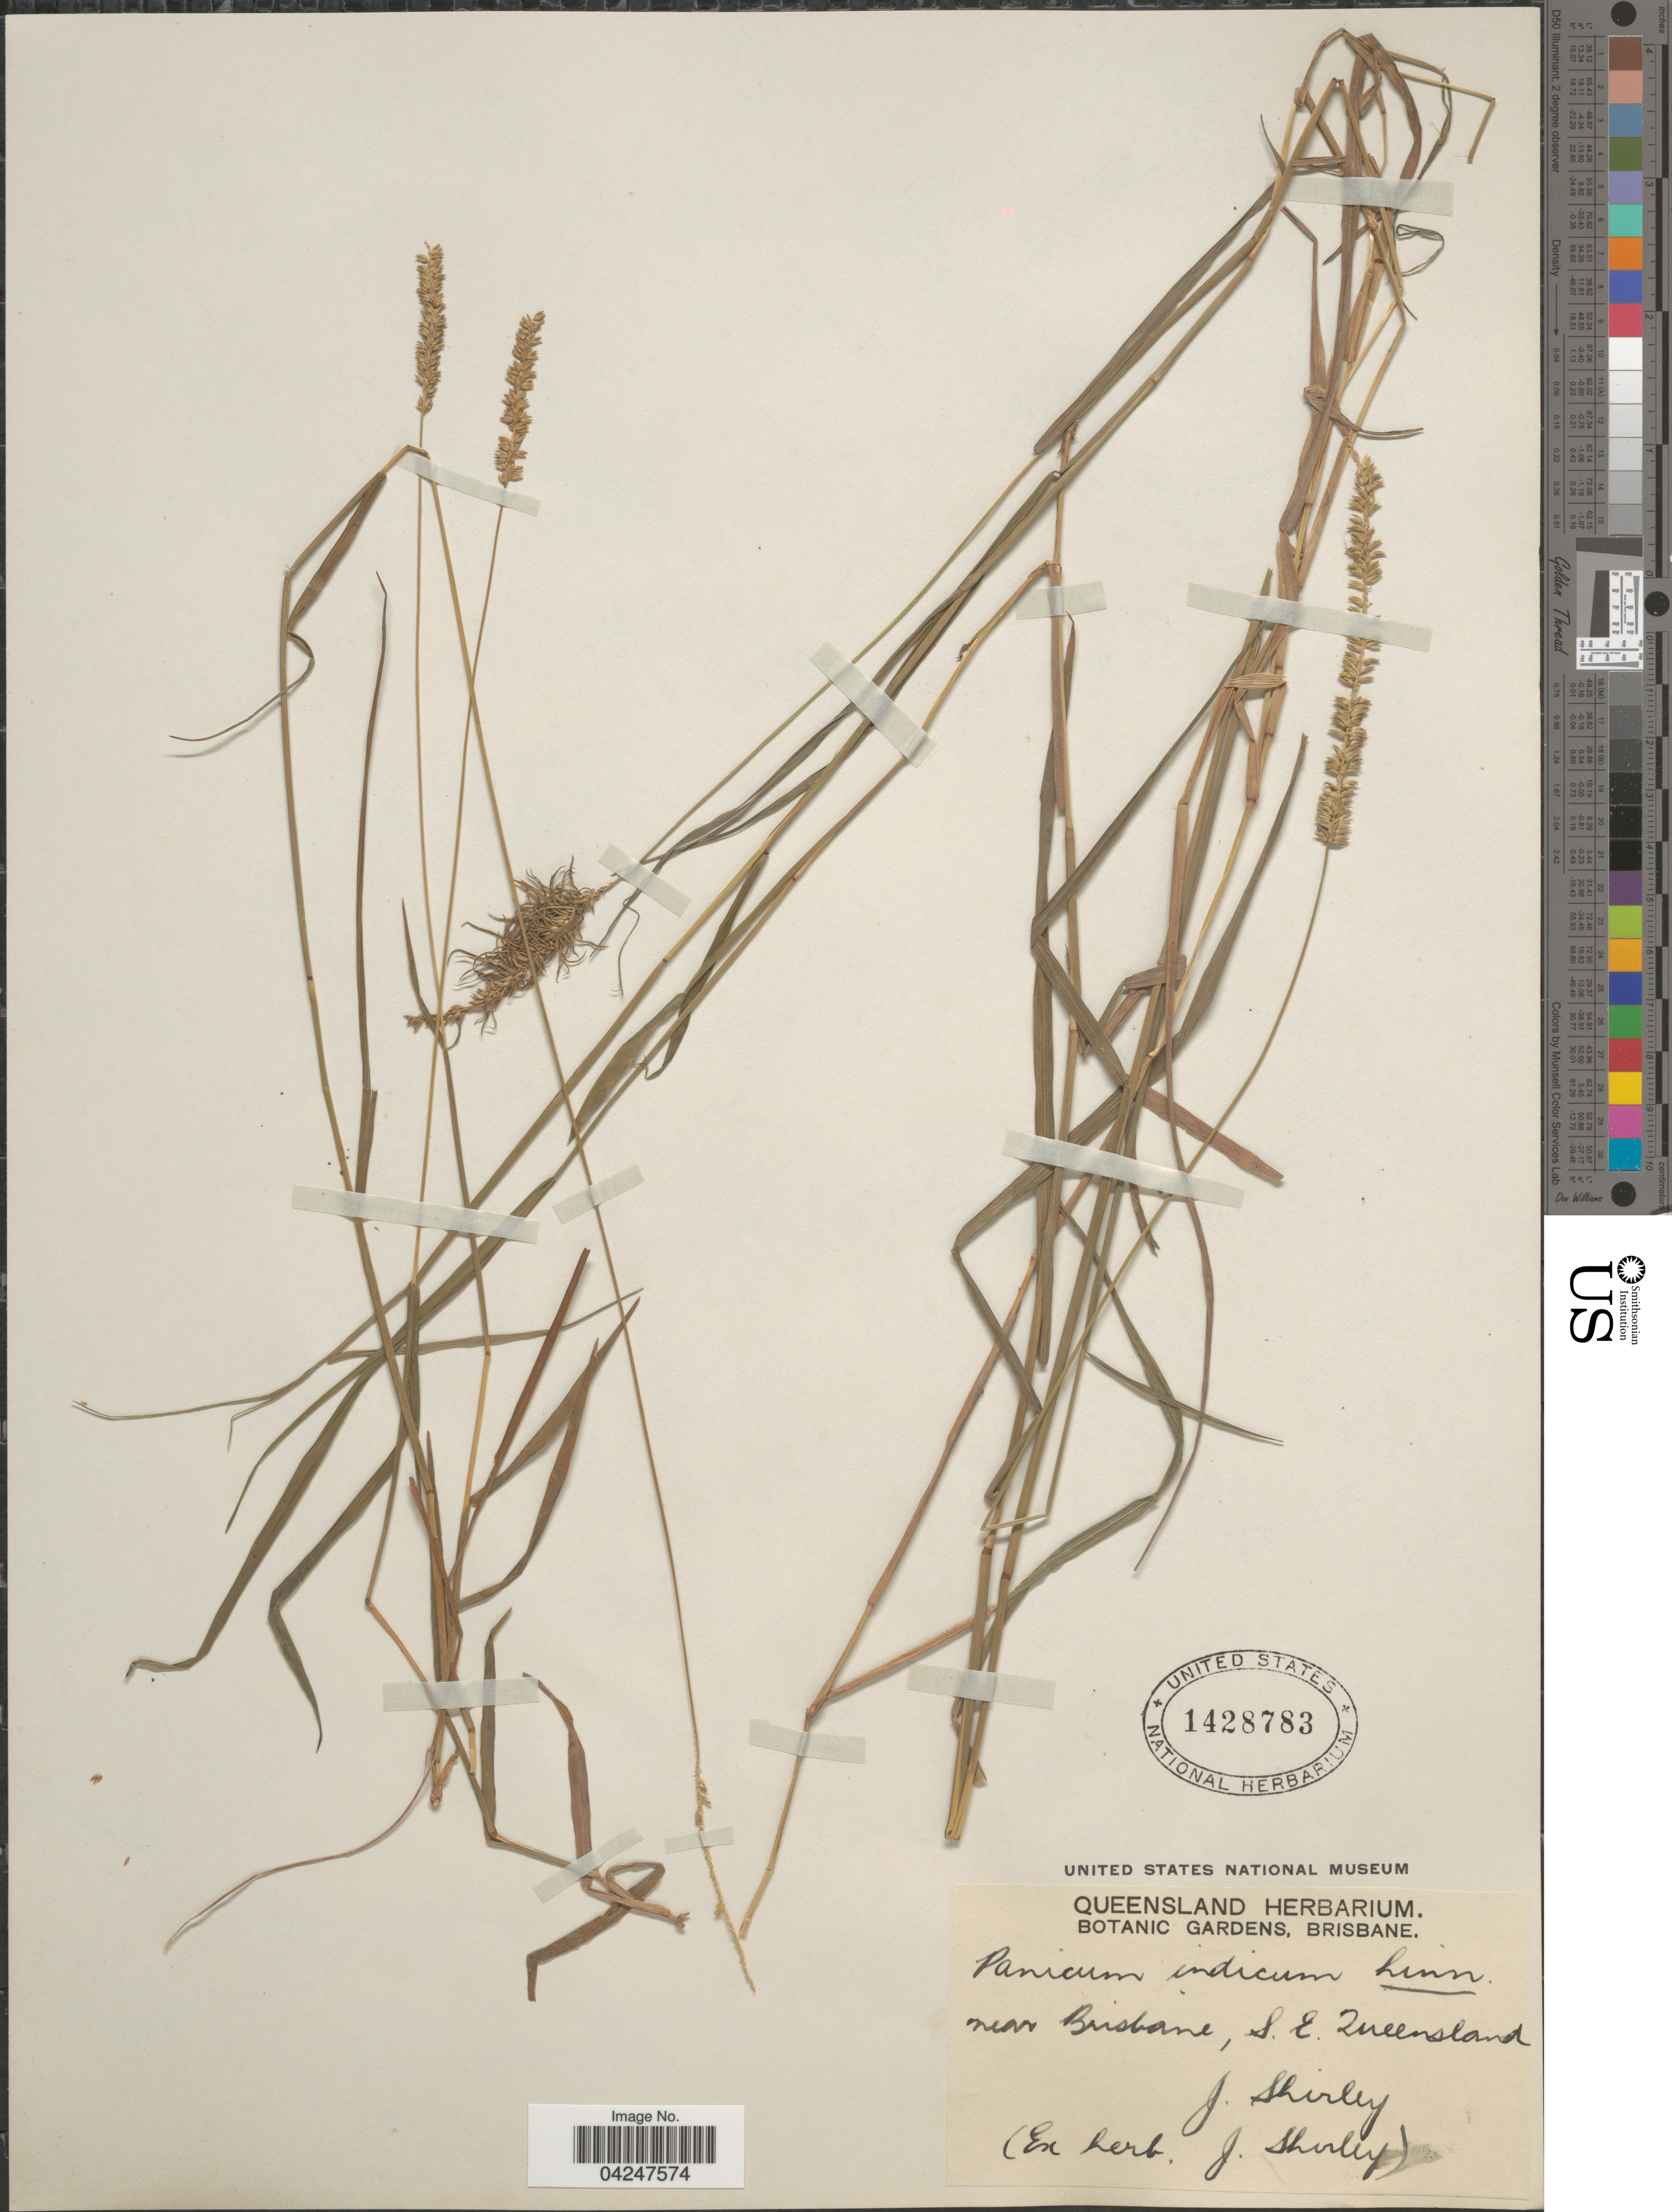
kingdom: Plantae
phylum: Tracheophyta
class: Liliopsida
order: Poales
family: Poaceae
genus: Sacciolepis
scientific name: Sacciolepis indica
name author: (L.) Chase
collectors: J. Shirley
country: Australia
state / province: Queensland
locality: Near Brisbane, S.E. Queensland.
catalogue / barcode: US 1428783